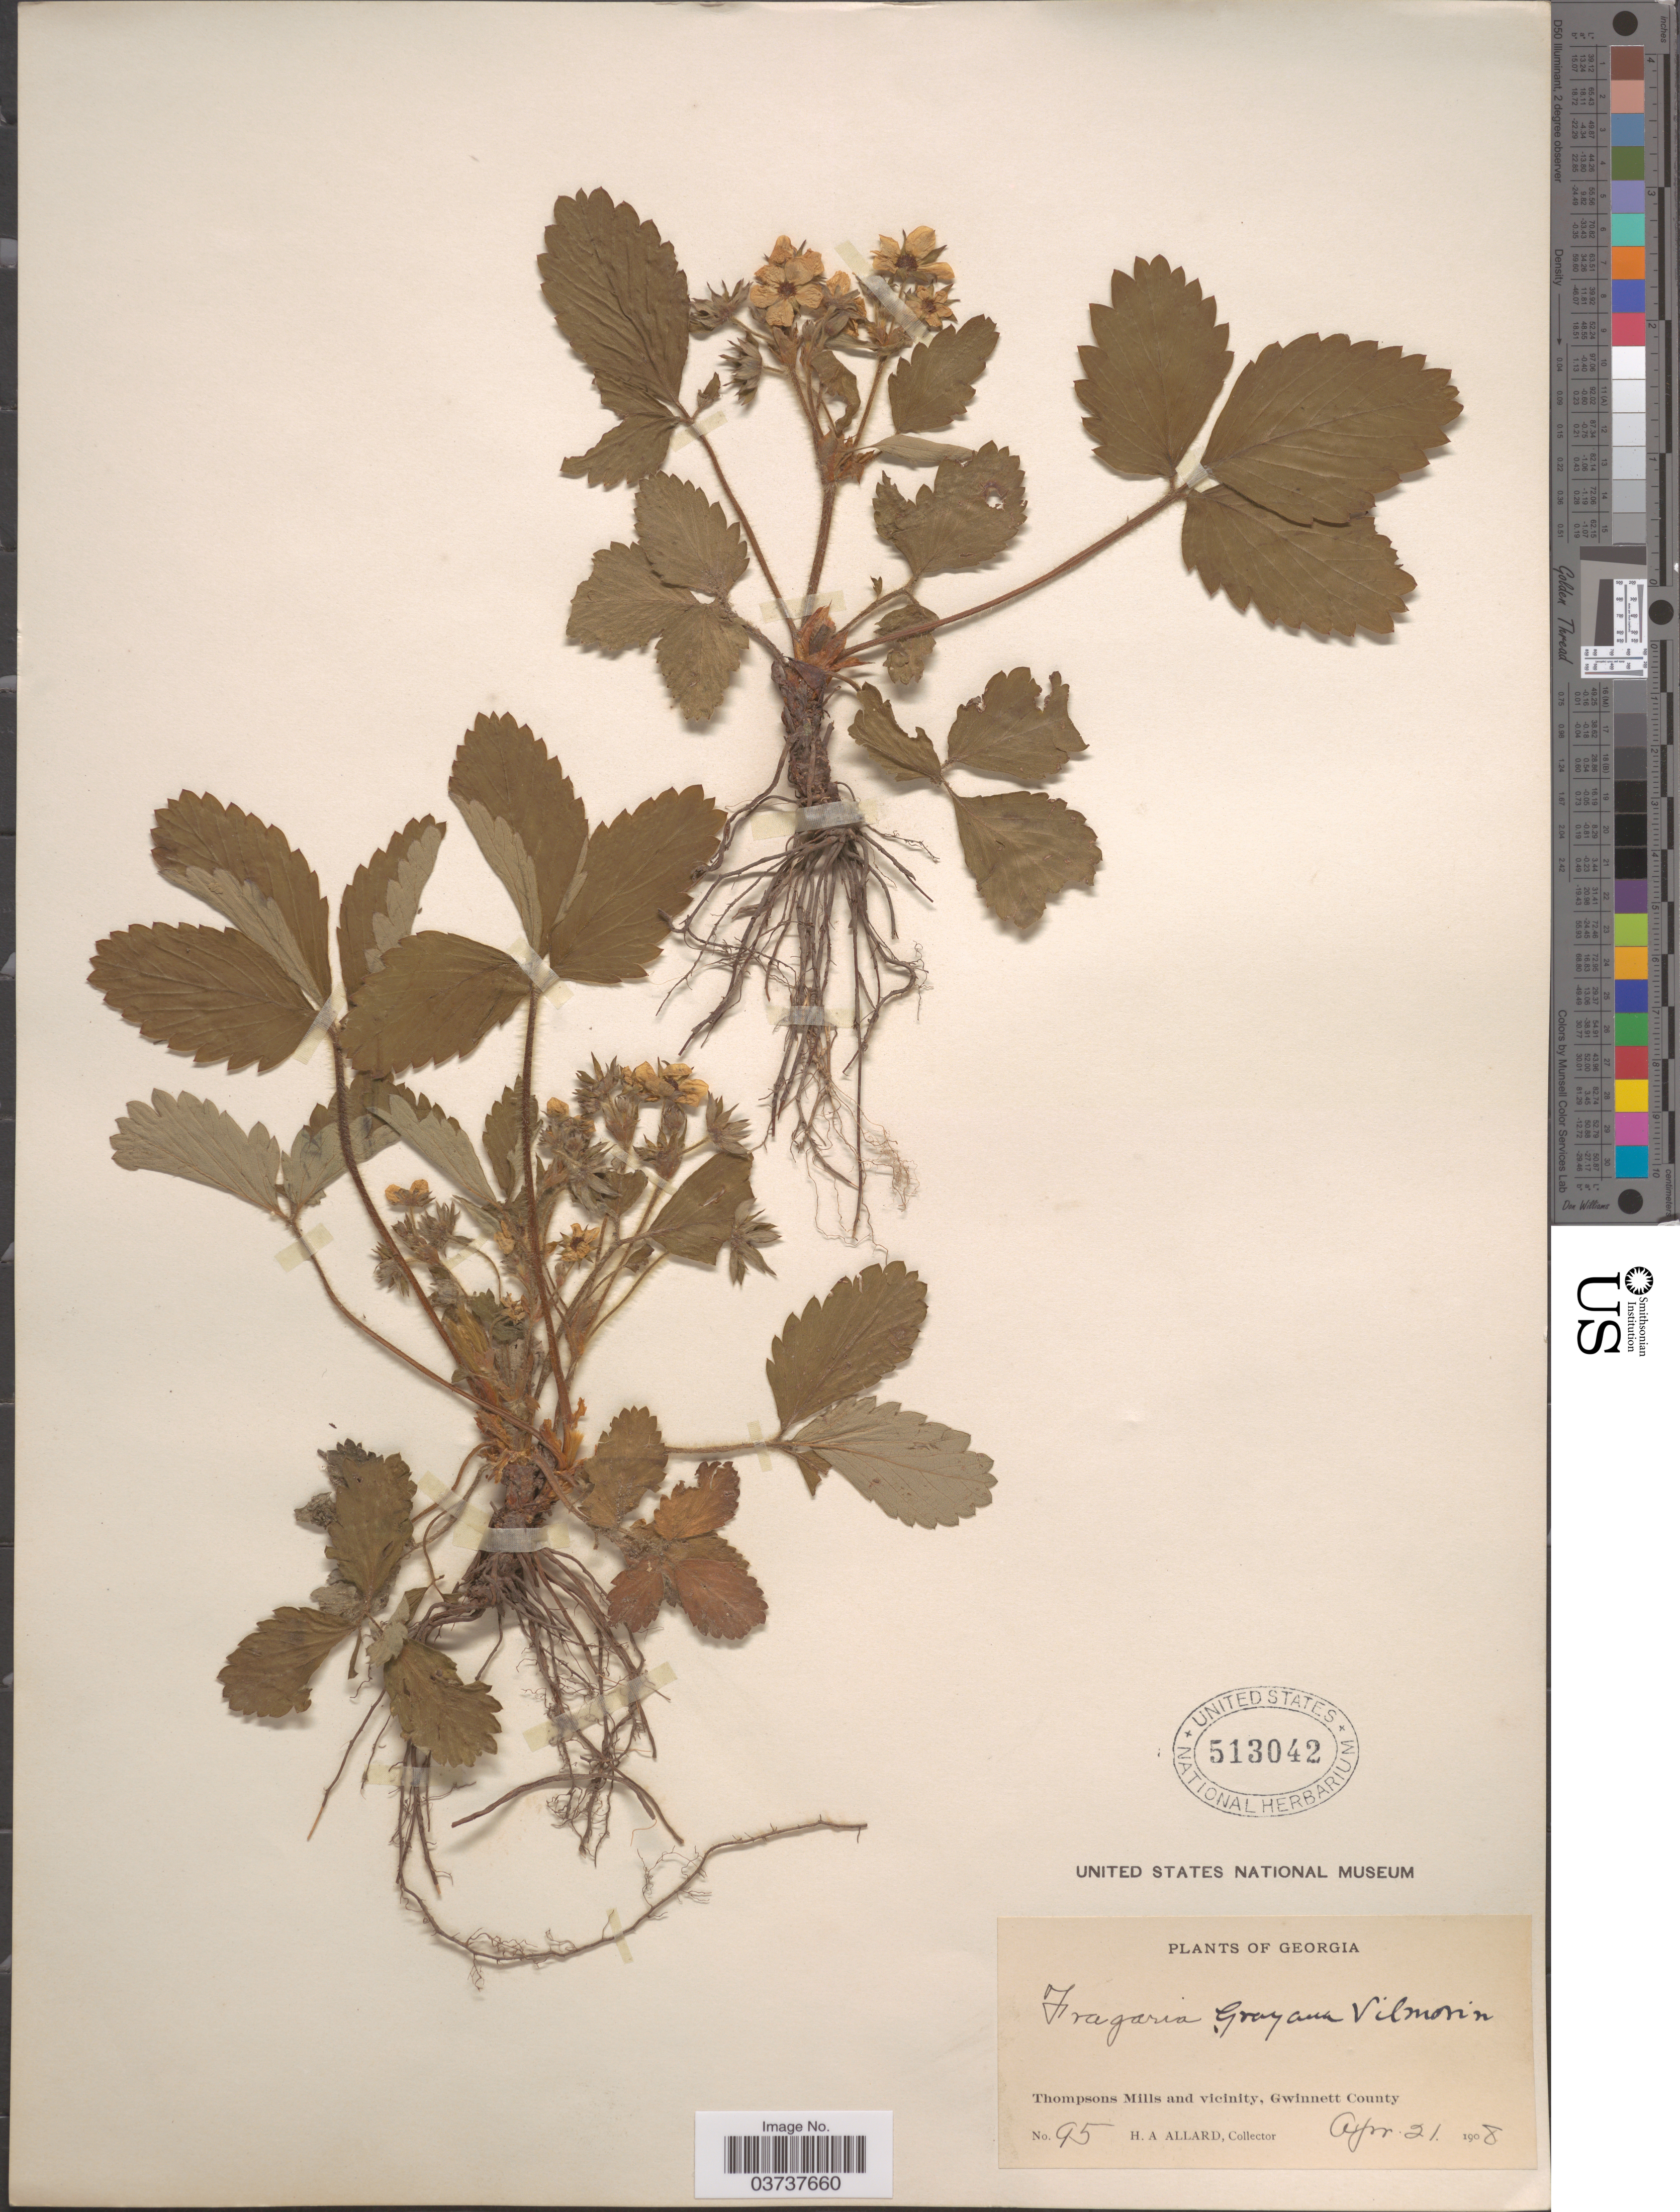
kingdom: Plantae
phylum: Tracheophyta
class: Magnoliopsida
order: Rosales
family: Rosaceae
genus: Fragaria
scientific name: Fragaria virginiana var. grayana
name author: (E. Vilm. ex Gay) Rydb.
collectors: H. A. Allard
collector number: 95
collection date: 1908-04-21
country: United States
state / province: Georgia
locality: Thompsons Mills and vicinity, Gwinnett County.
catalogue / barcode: US 513042